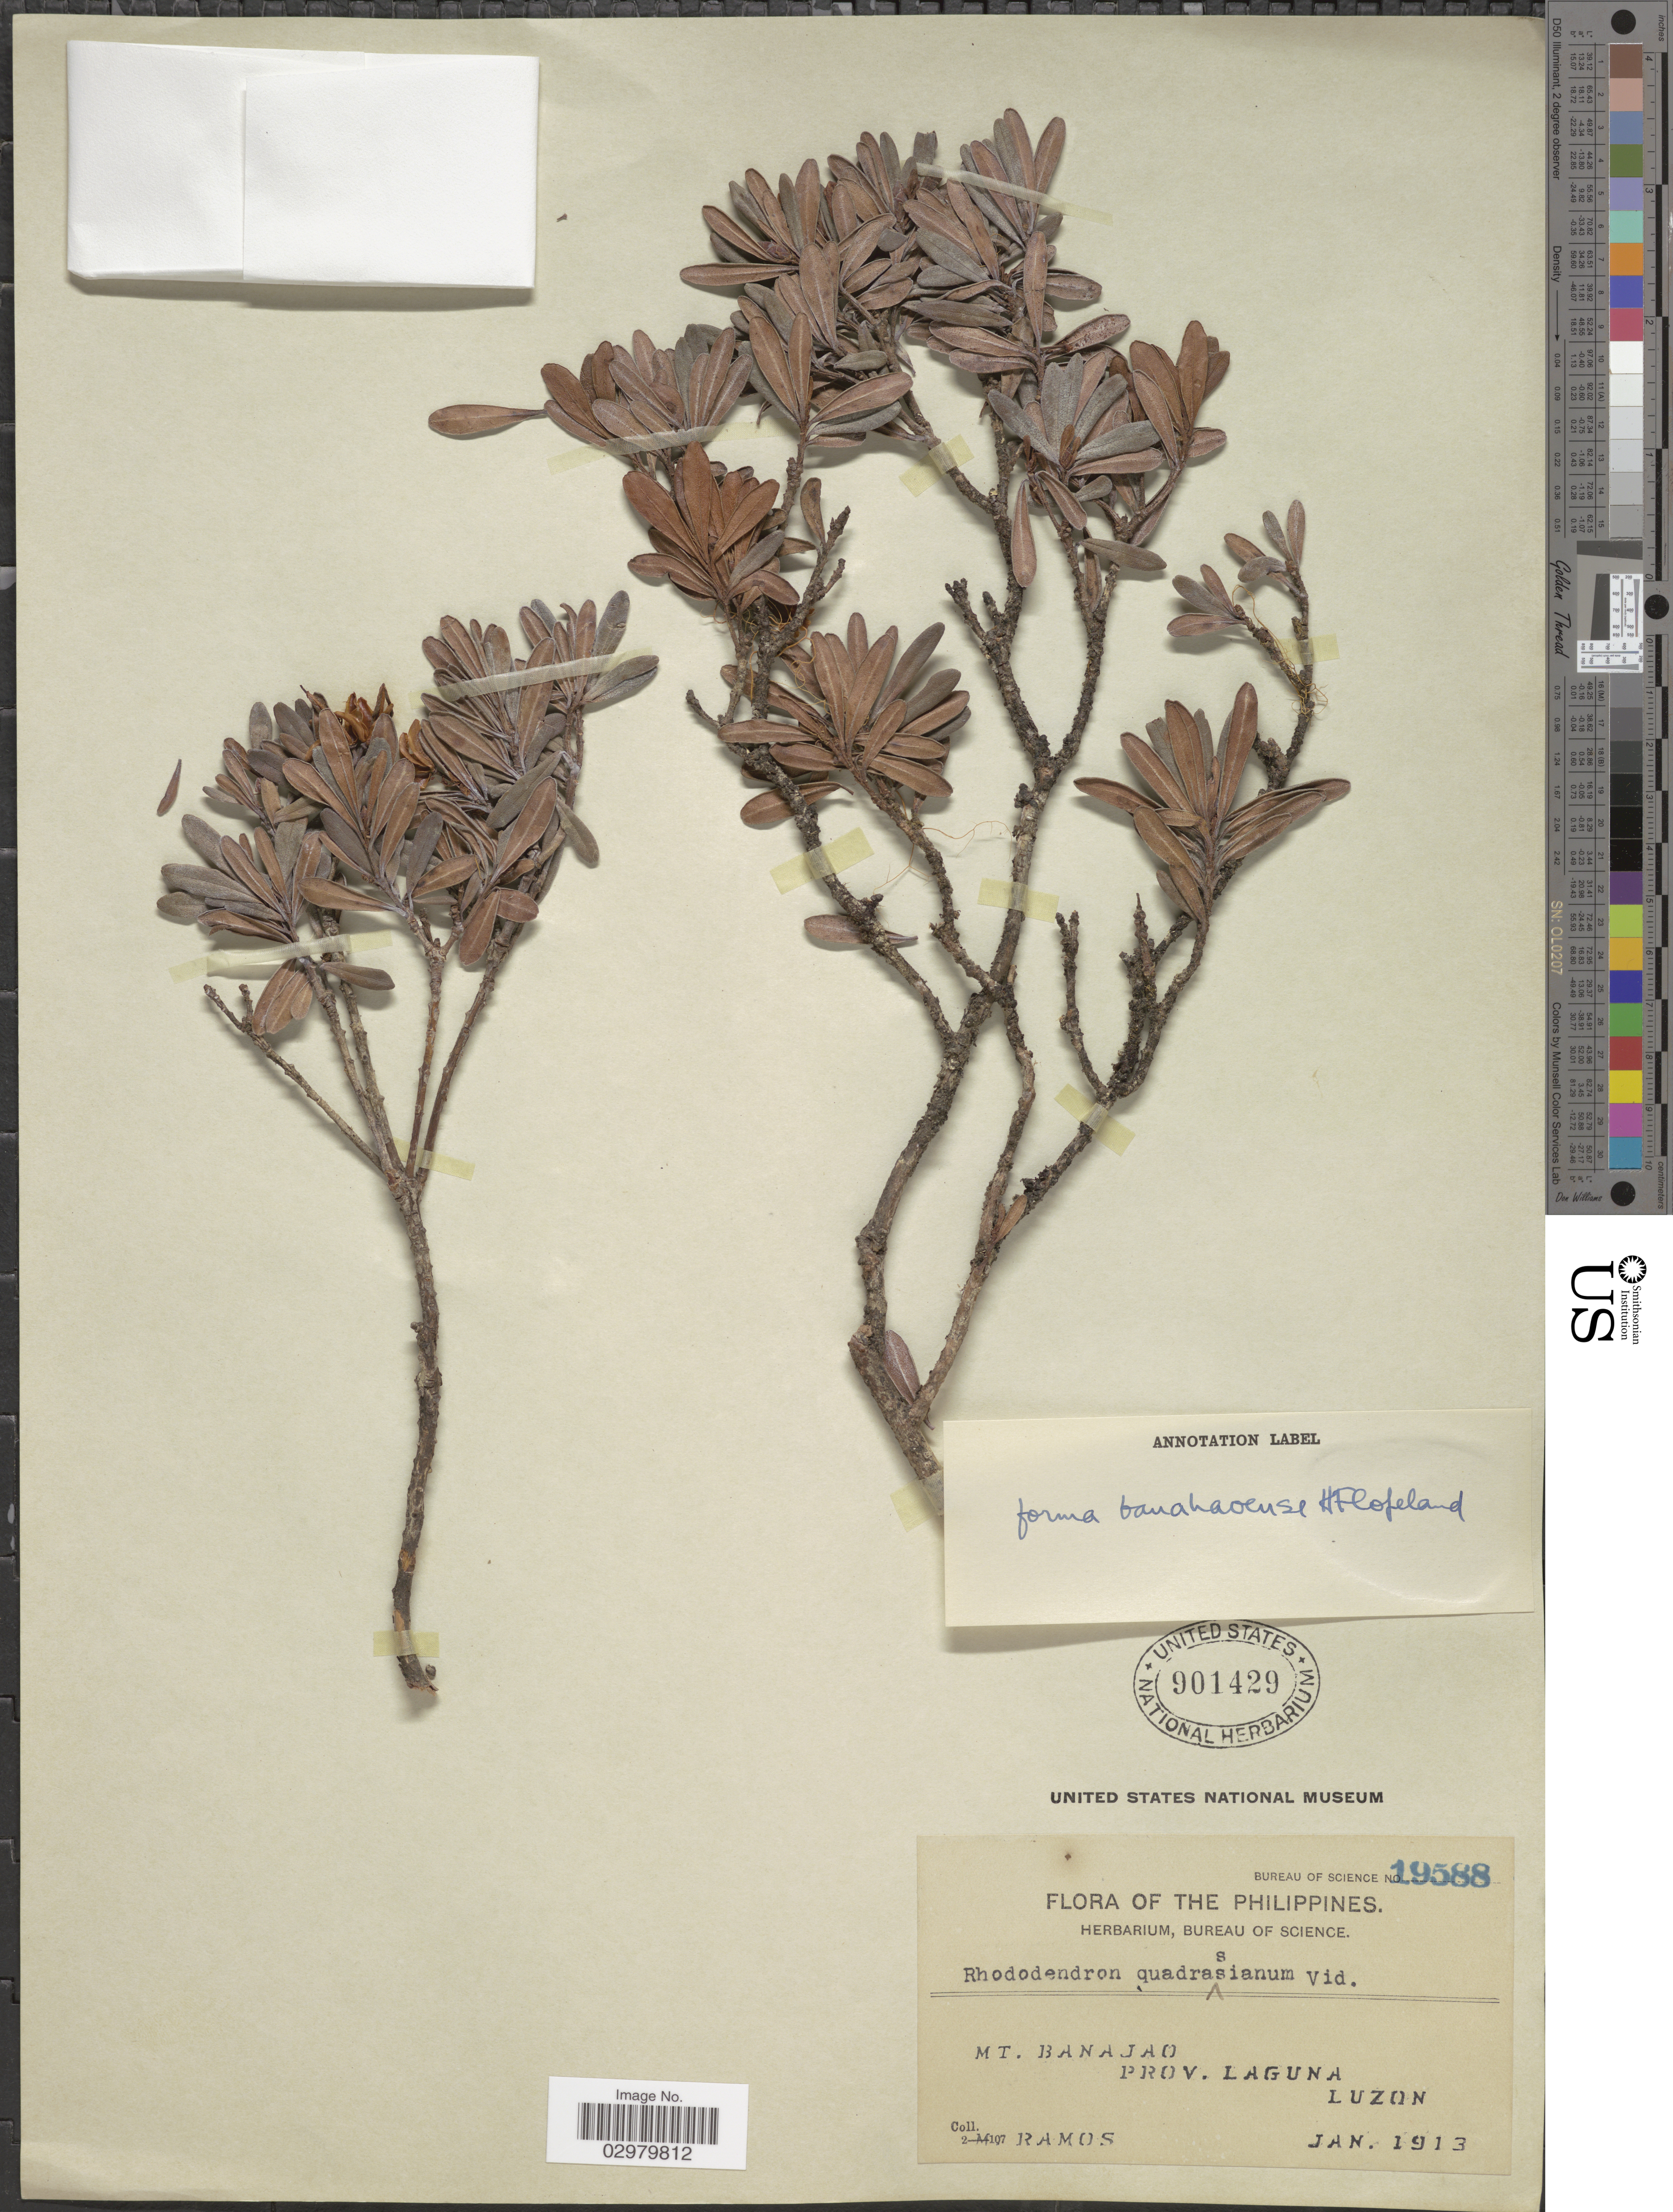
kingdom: Plantae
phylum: Tracheophyta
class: Magnoliopsida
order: Ericales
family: Ericaceae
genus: Rhododendron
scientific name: Rhododendron quadrasianum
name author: Vidal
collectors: -. Ramos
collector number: Bureau of Science 19588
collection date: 1913-01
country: Philippines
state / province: Calabarzon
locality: Mt. Banajao, Prov. Laguna, Luzon.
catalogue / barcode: US 901429